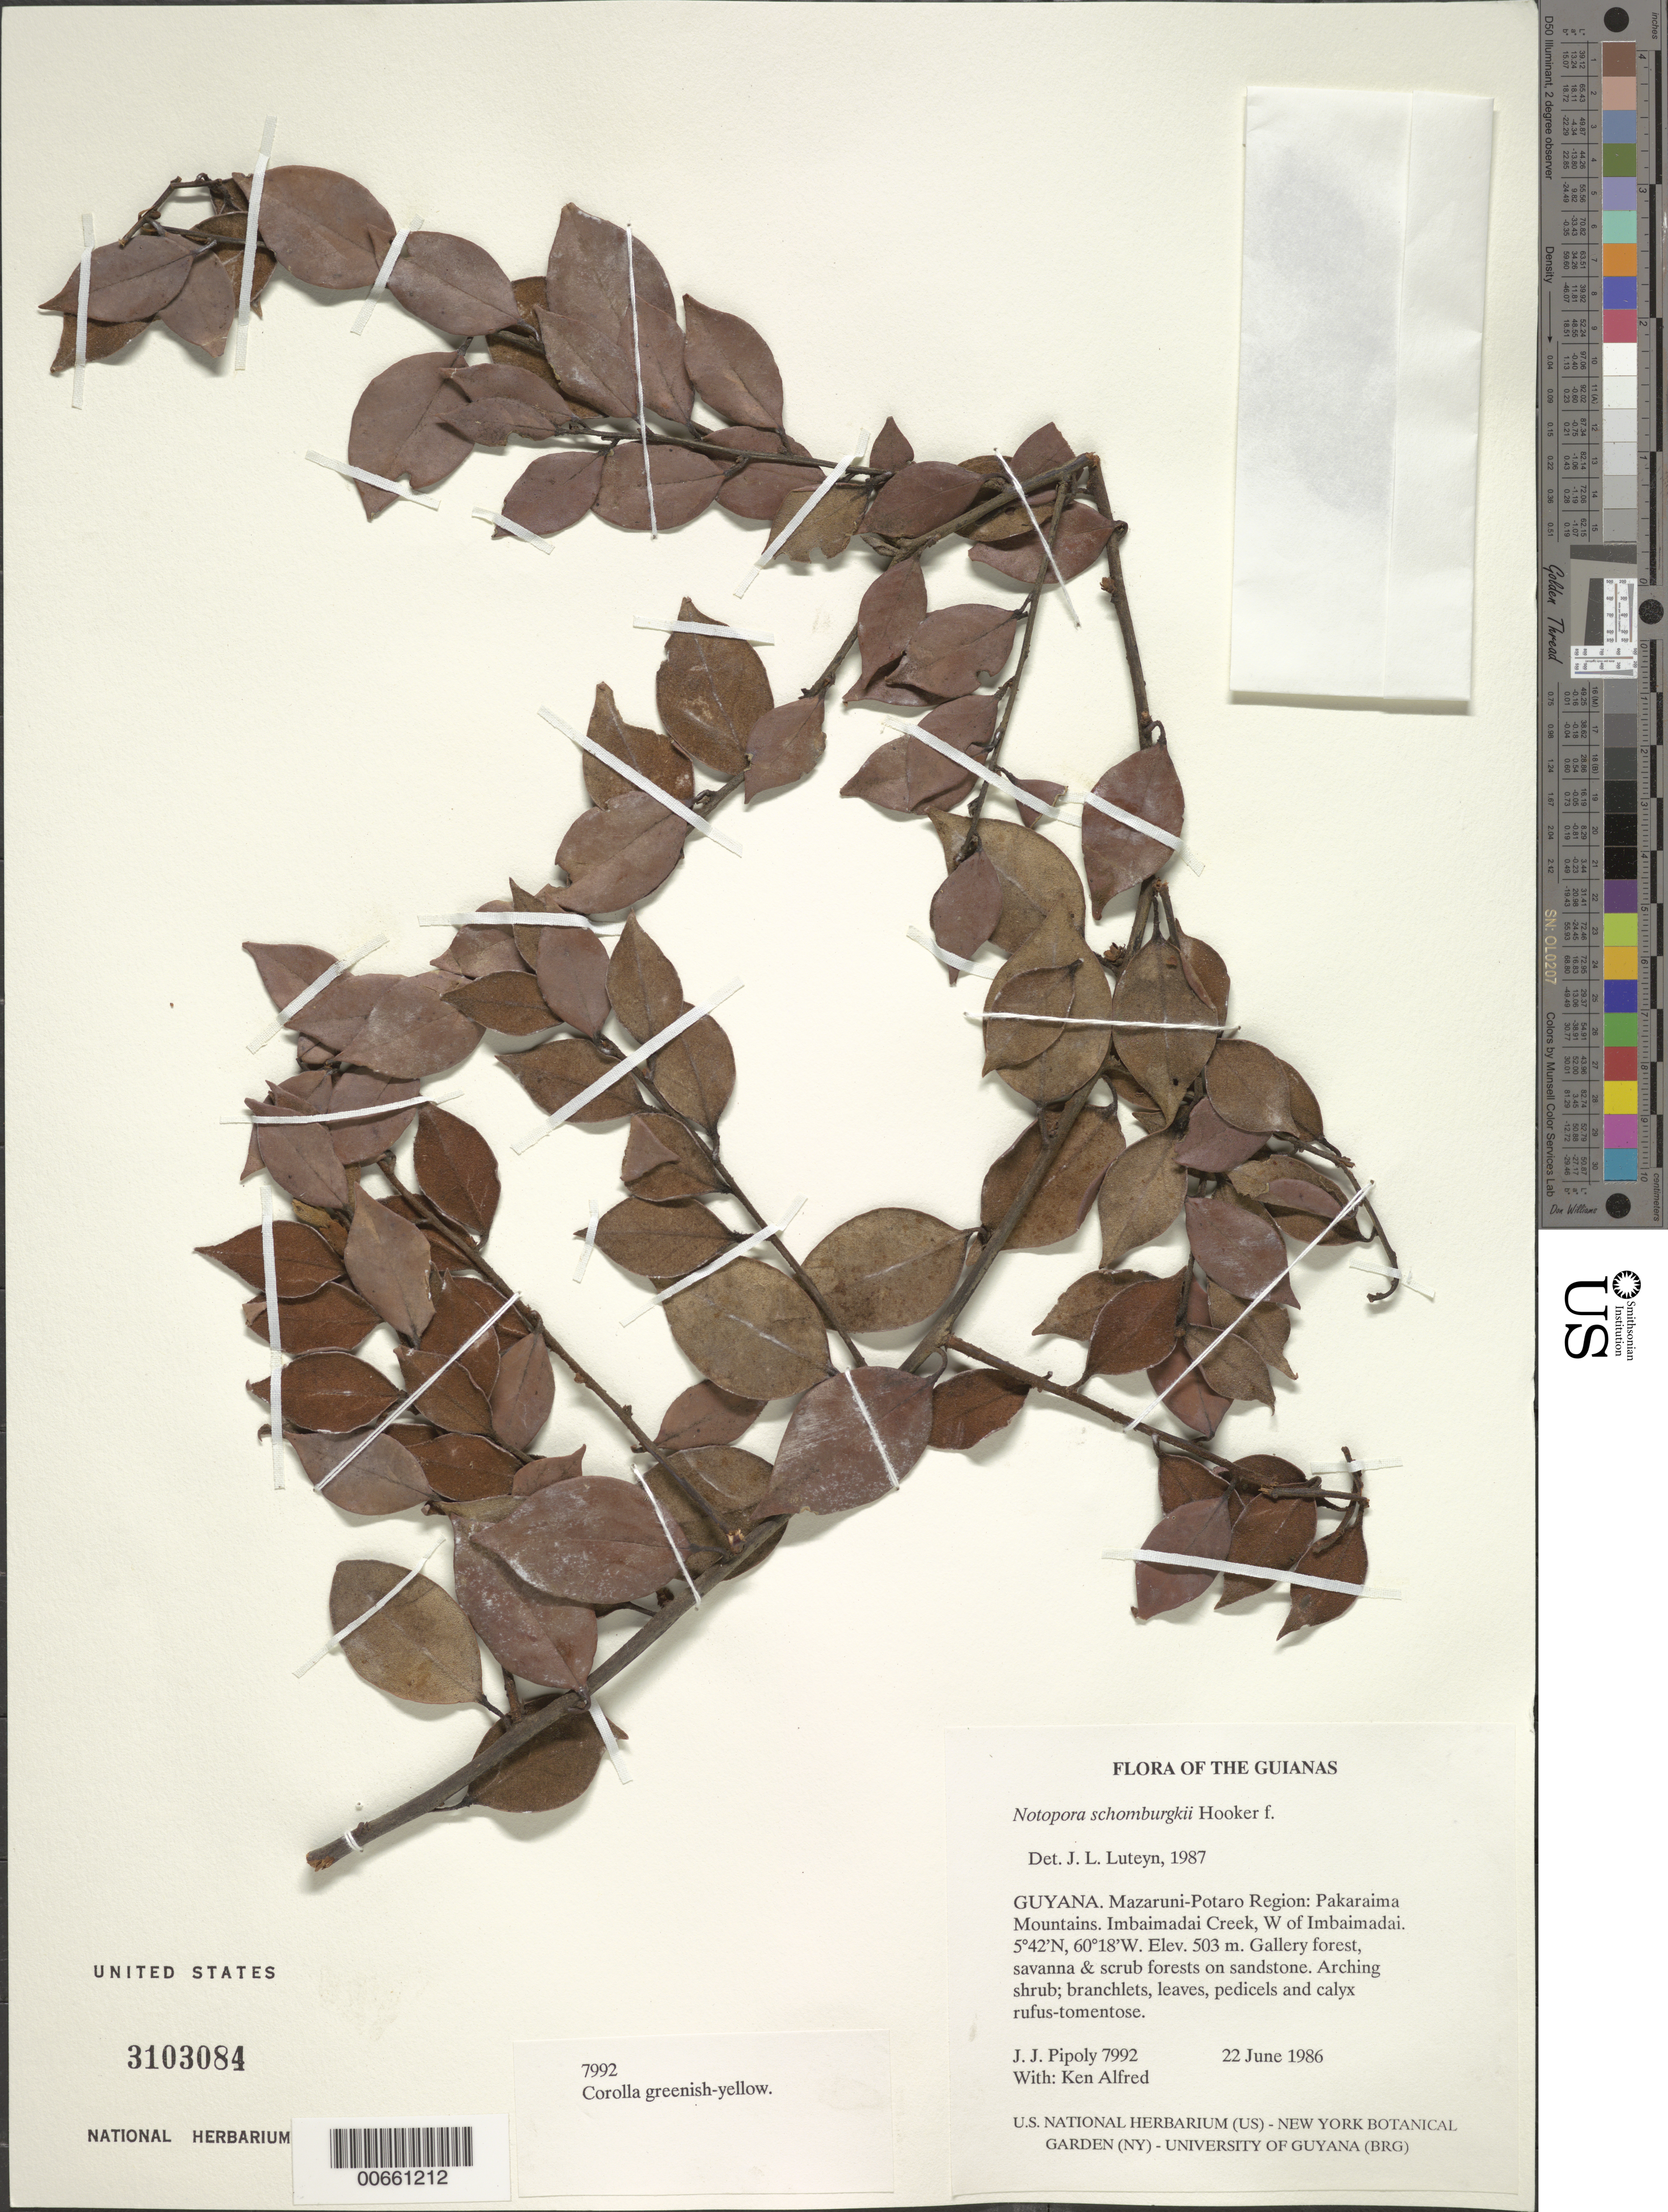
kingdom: Plantae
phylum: Tracheophyta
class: Magnoliopsida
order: Ericales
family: Ericaceae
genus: Notopora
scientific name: Notopora schomburgkii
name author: Hook. f.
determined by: Luteyn, J. L.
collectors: J. J. Pipoly & K. Alfred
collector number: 7992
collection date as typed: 22 June 1986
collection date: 1986-06-22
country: Guyana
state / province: Cuyuni-Mazaruni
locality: Pakaraima Mts. Imbaimadai Creek, W of Imbaimadai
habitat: Gallery forest, savanna and scrub forests on sandstone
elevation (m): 503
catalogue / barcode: US 3103084